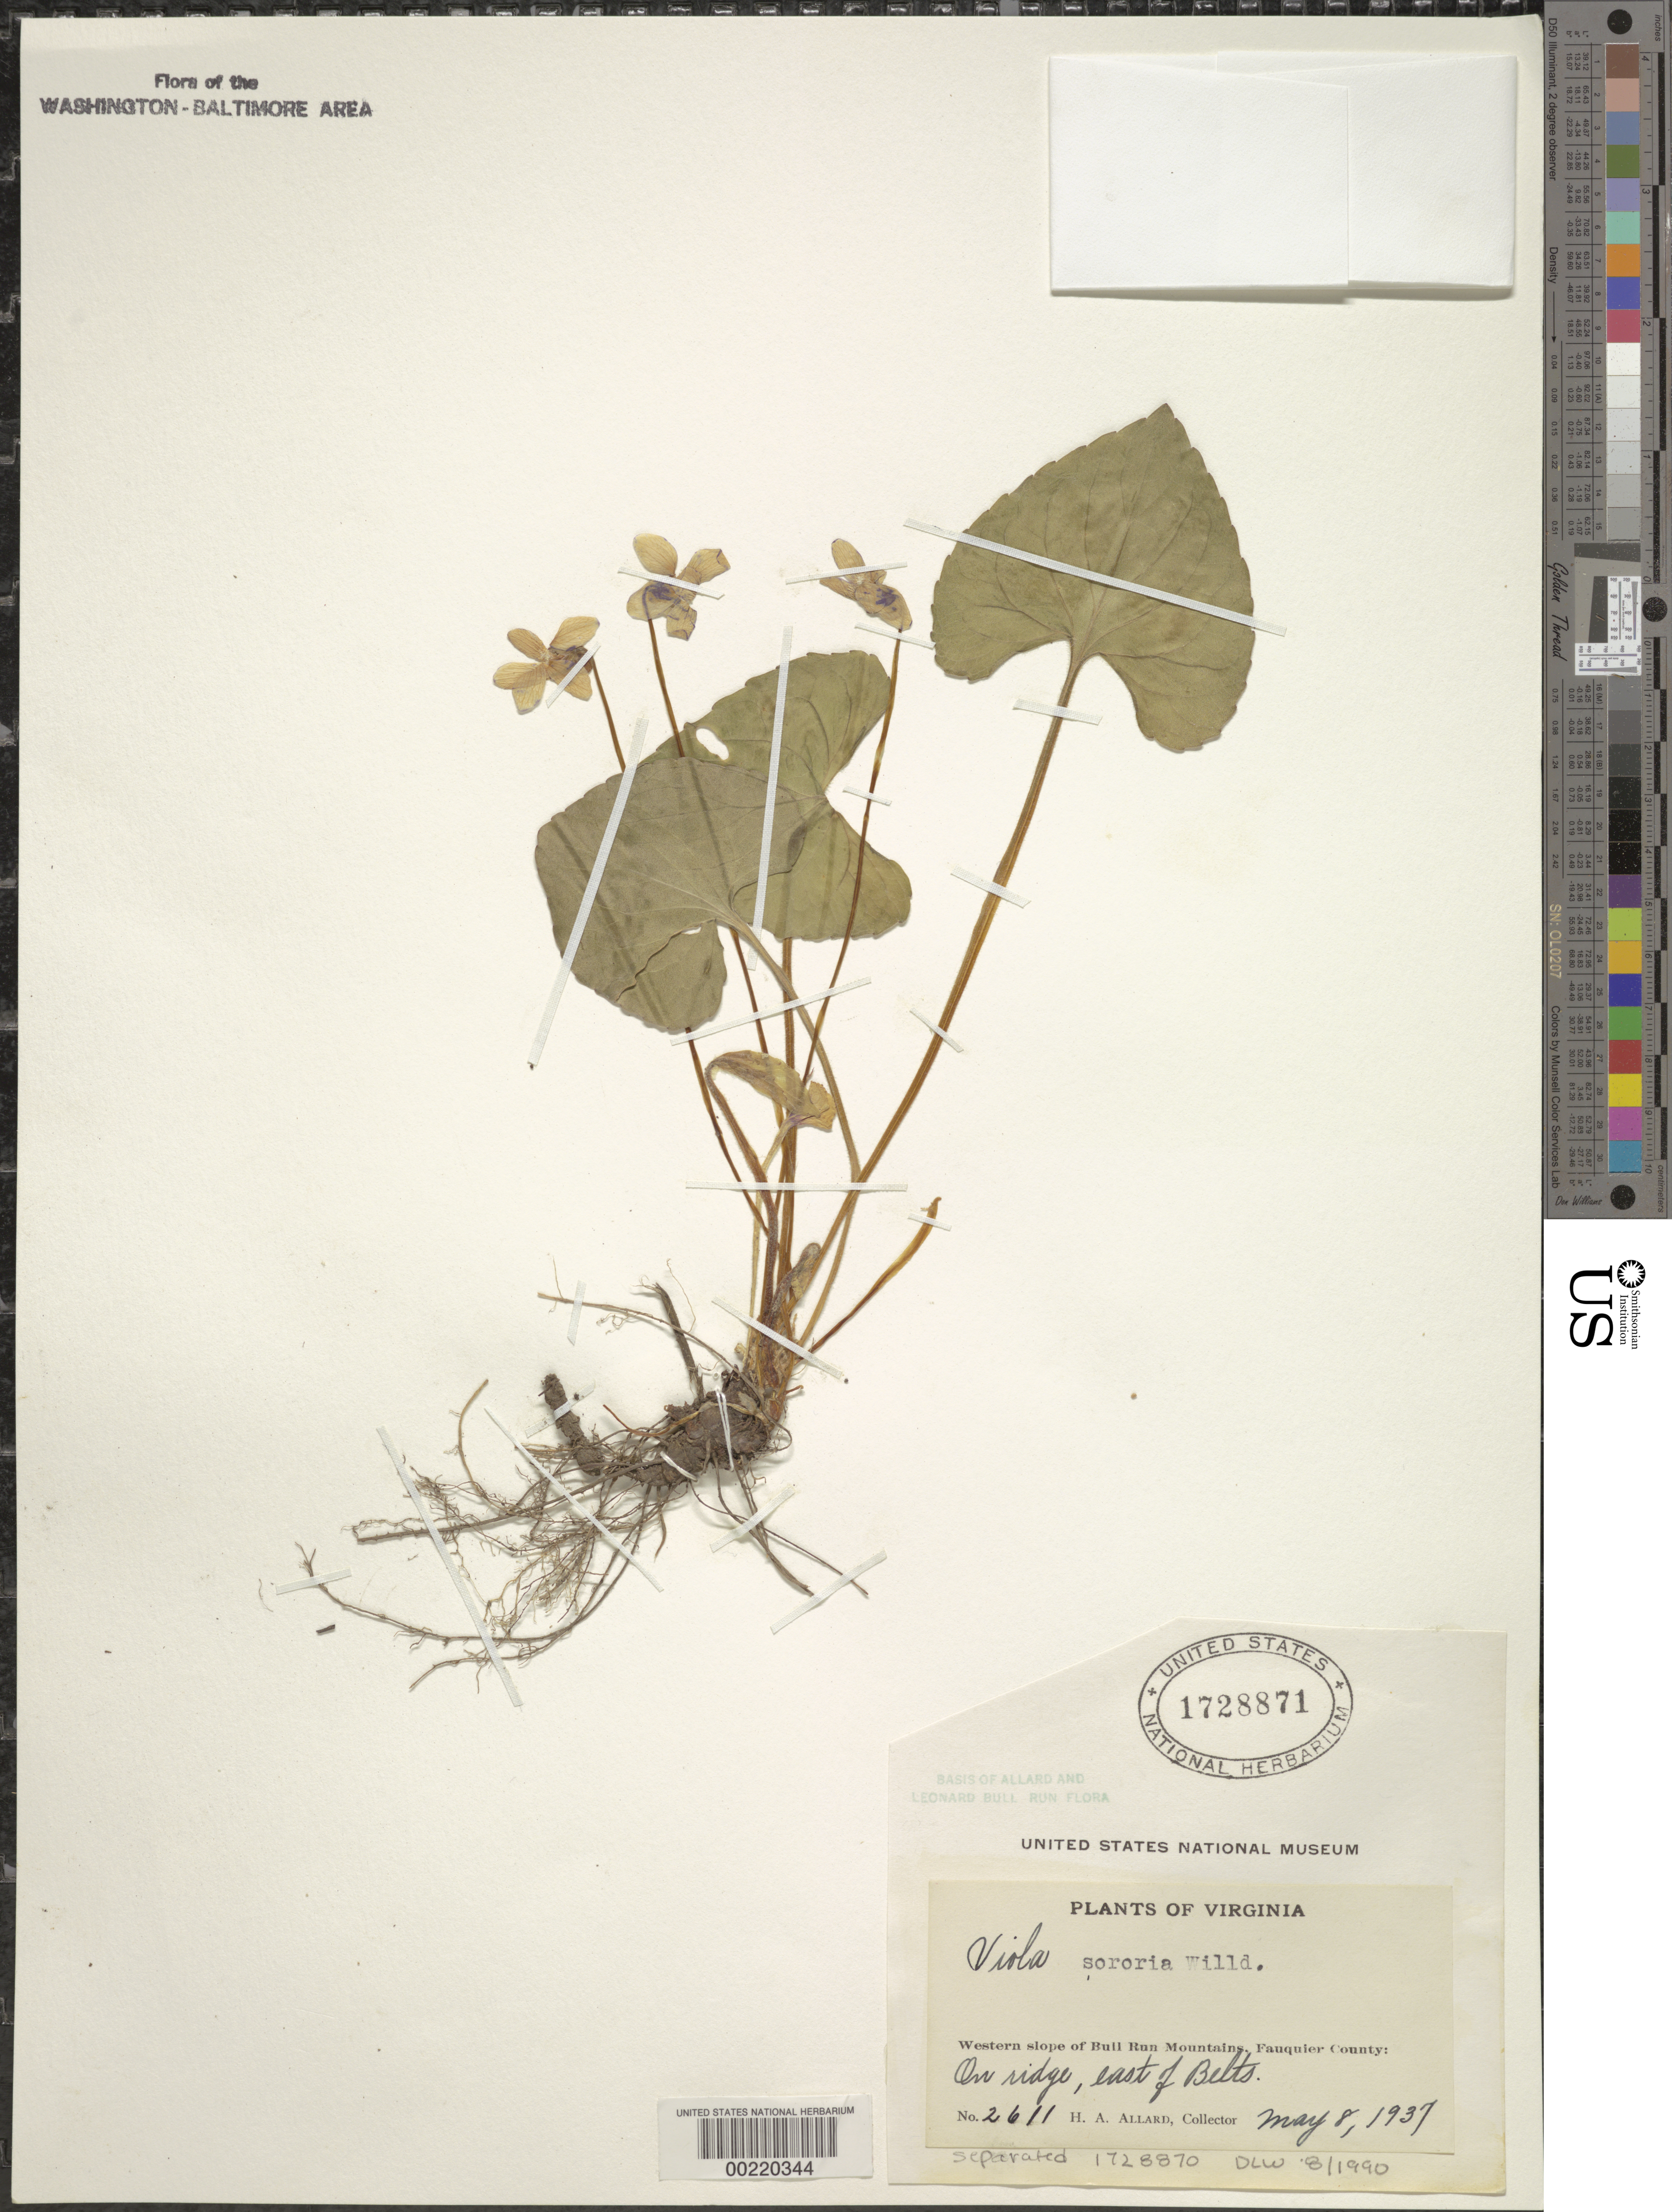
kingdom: Plantae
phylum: Tracheophyta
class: Magnoliopsida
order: Malpighiales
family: Violaceae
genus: Viola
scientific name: Viola sororia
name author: Willd.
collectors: H. A. Allard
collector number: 2611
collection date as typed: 08 May 1957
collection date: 1957-05-08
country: United States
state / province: Virginia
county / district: Fauquier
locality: East of Belts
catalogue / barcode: US 1728871